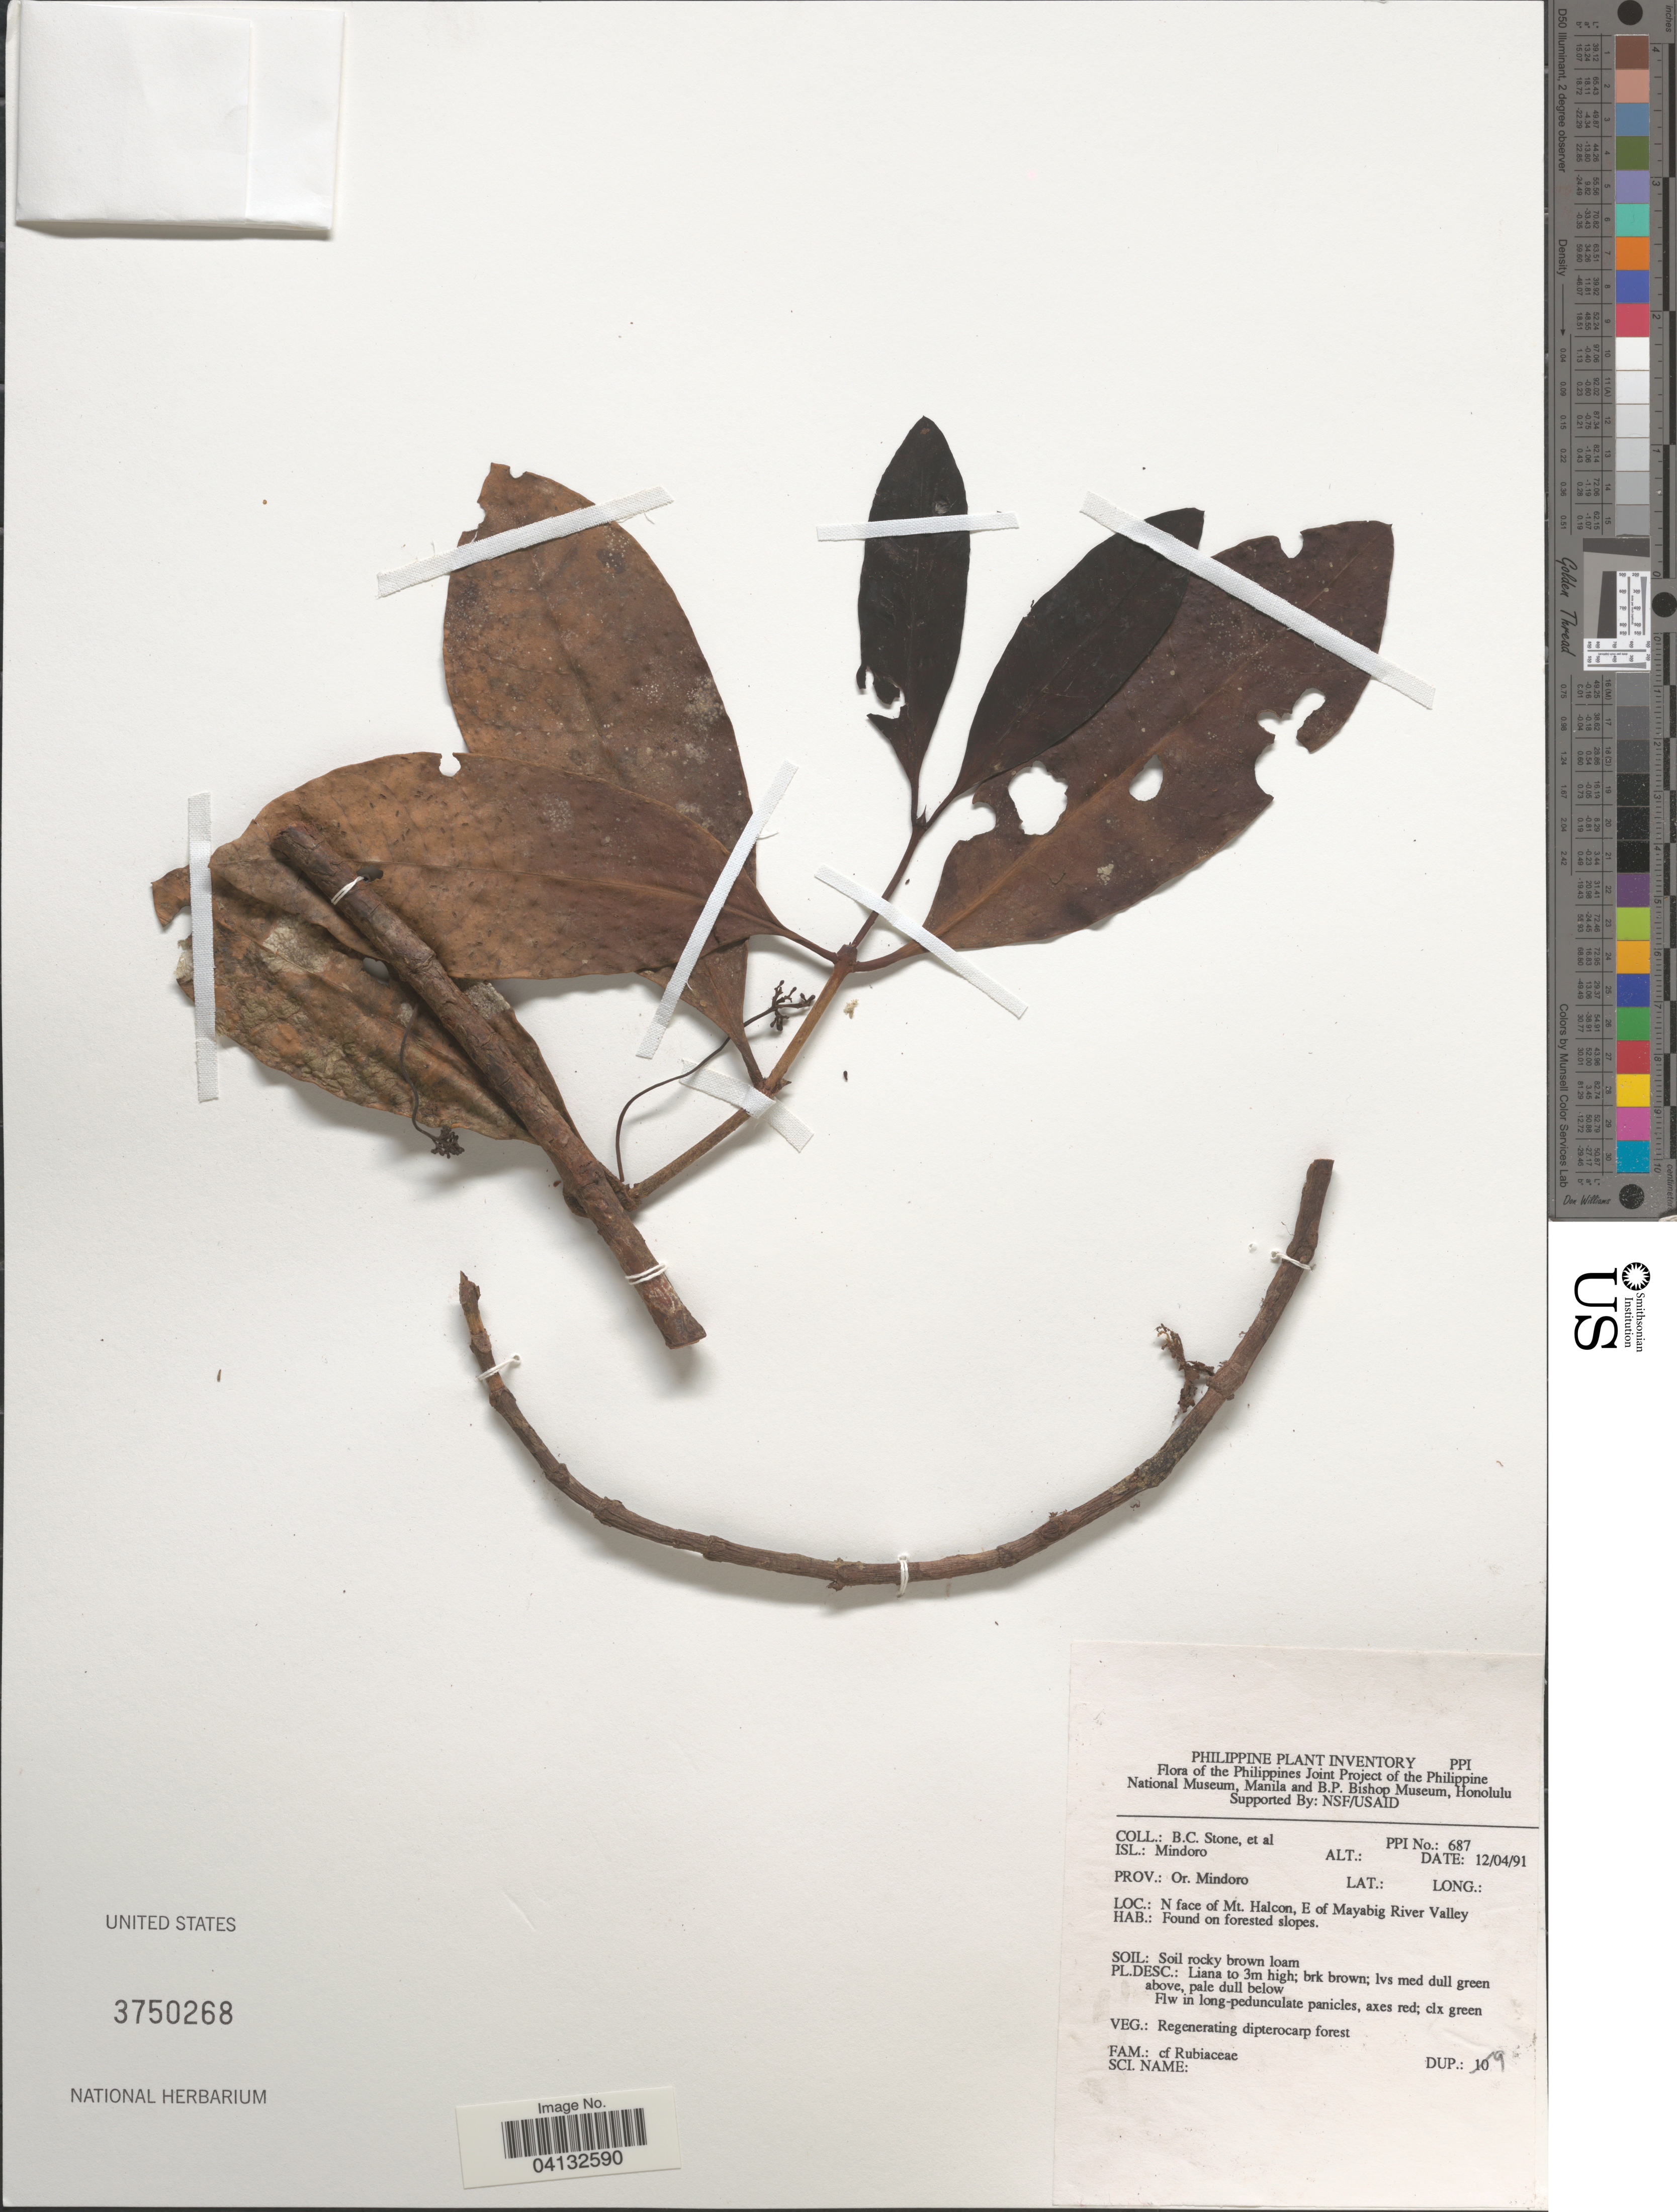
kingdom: Plantae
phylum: Tracheophyta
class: Magnoliopsida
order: Gentianales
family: Rubiaceae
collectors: B. C. Stone & et al.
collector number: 687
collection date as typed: Transcribed d/m/y: 12/4/91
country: Philippines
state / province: Mimaropa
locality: Isl.: Mindoro. Prov.: Or. Mindoro. N face of Mt. Halcon, E of Mayabig River Valley.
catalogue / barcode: US 3750268